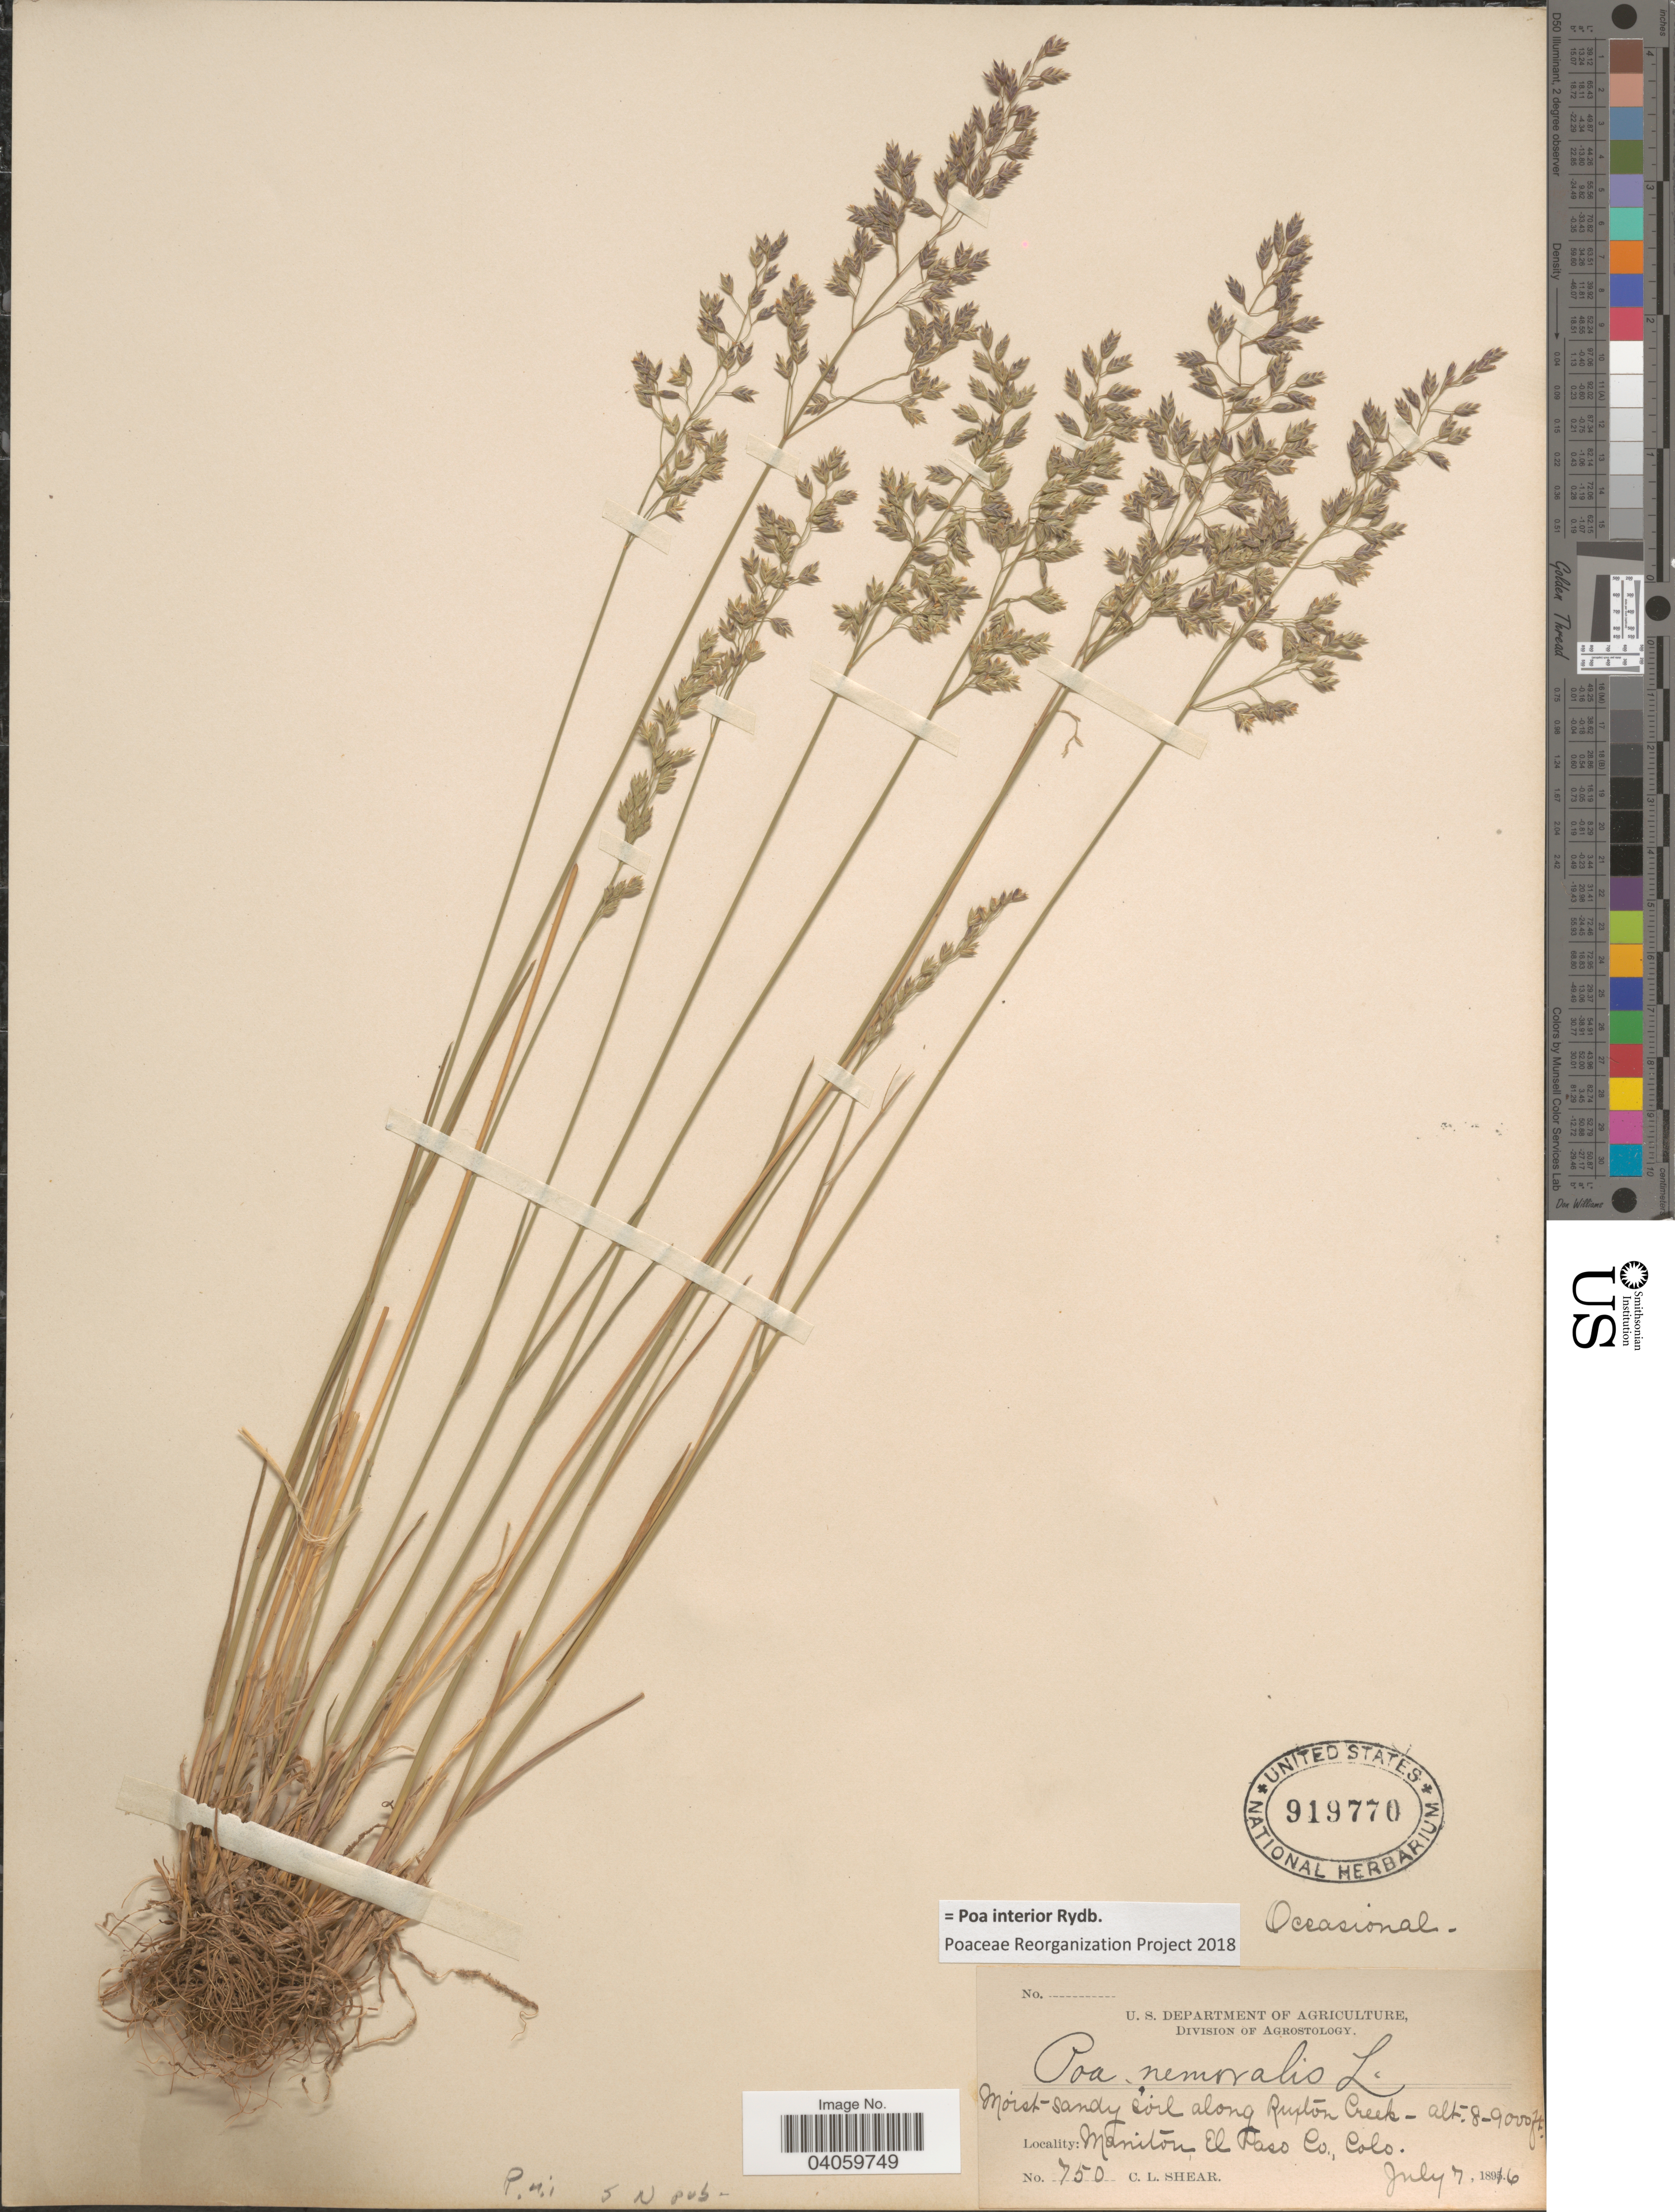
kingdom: Plantae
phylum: Tracheophyta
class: Liliopsida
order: Poales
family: Poaceae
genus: Poa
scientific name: Poa interior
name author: Rydb.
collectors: C. L. Shear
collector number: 750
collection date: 1896-07-07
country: United States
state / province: Colorado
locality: Moist sandy soil along Ruxton Creek. Manitou, El Paso Co.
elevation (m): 2438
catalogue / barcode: US 919770